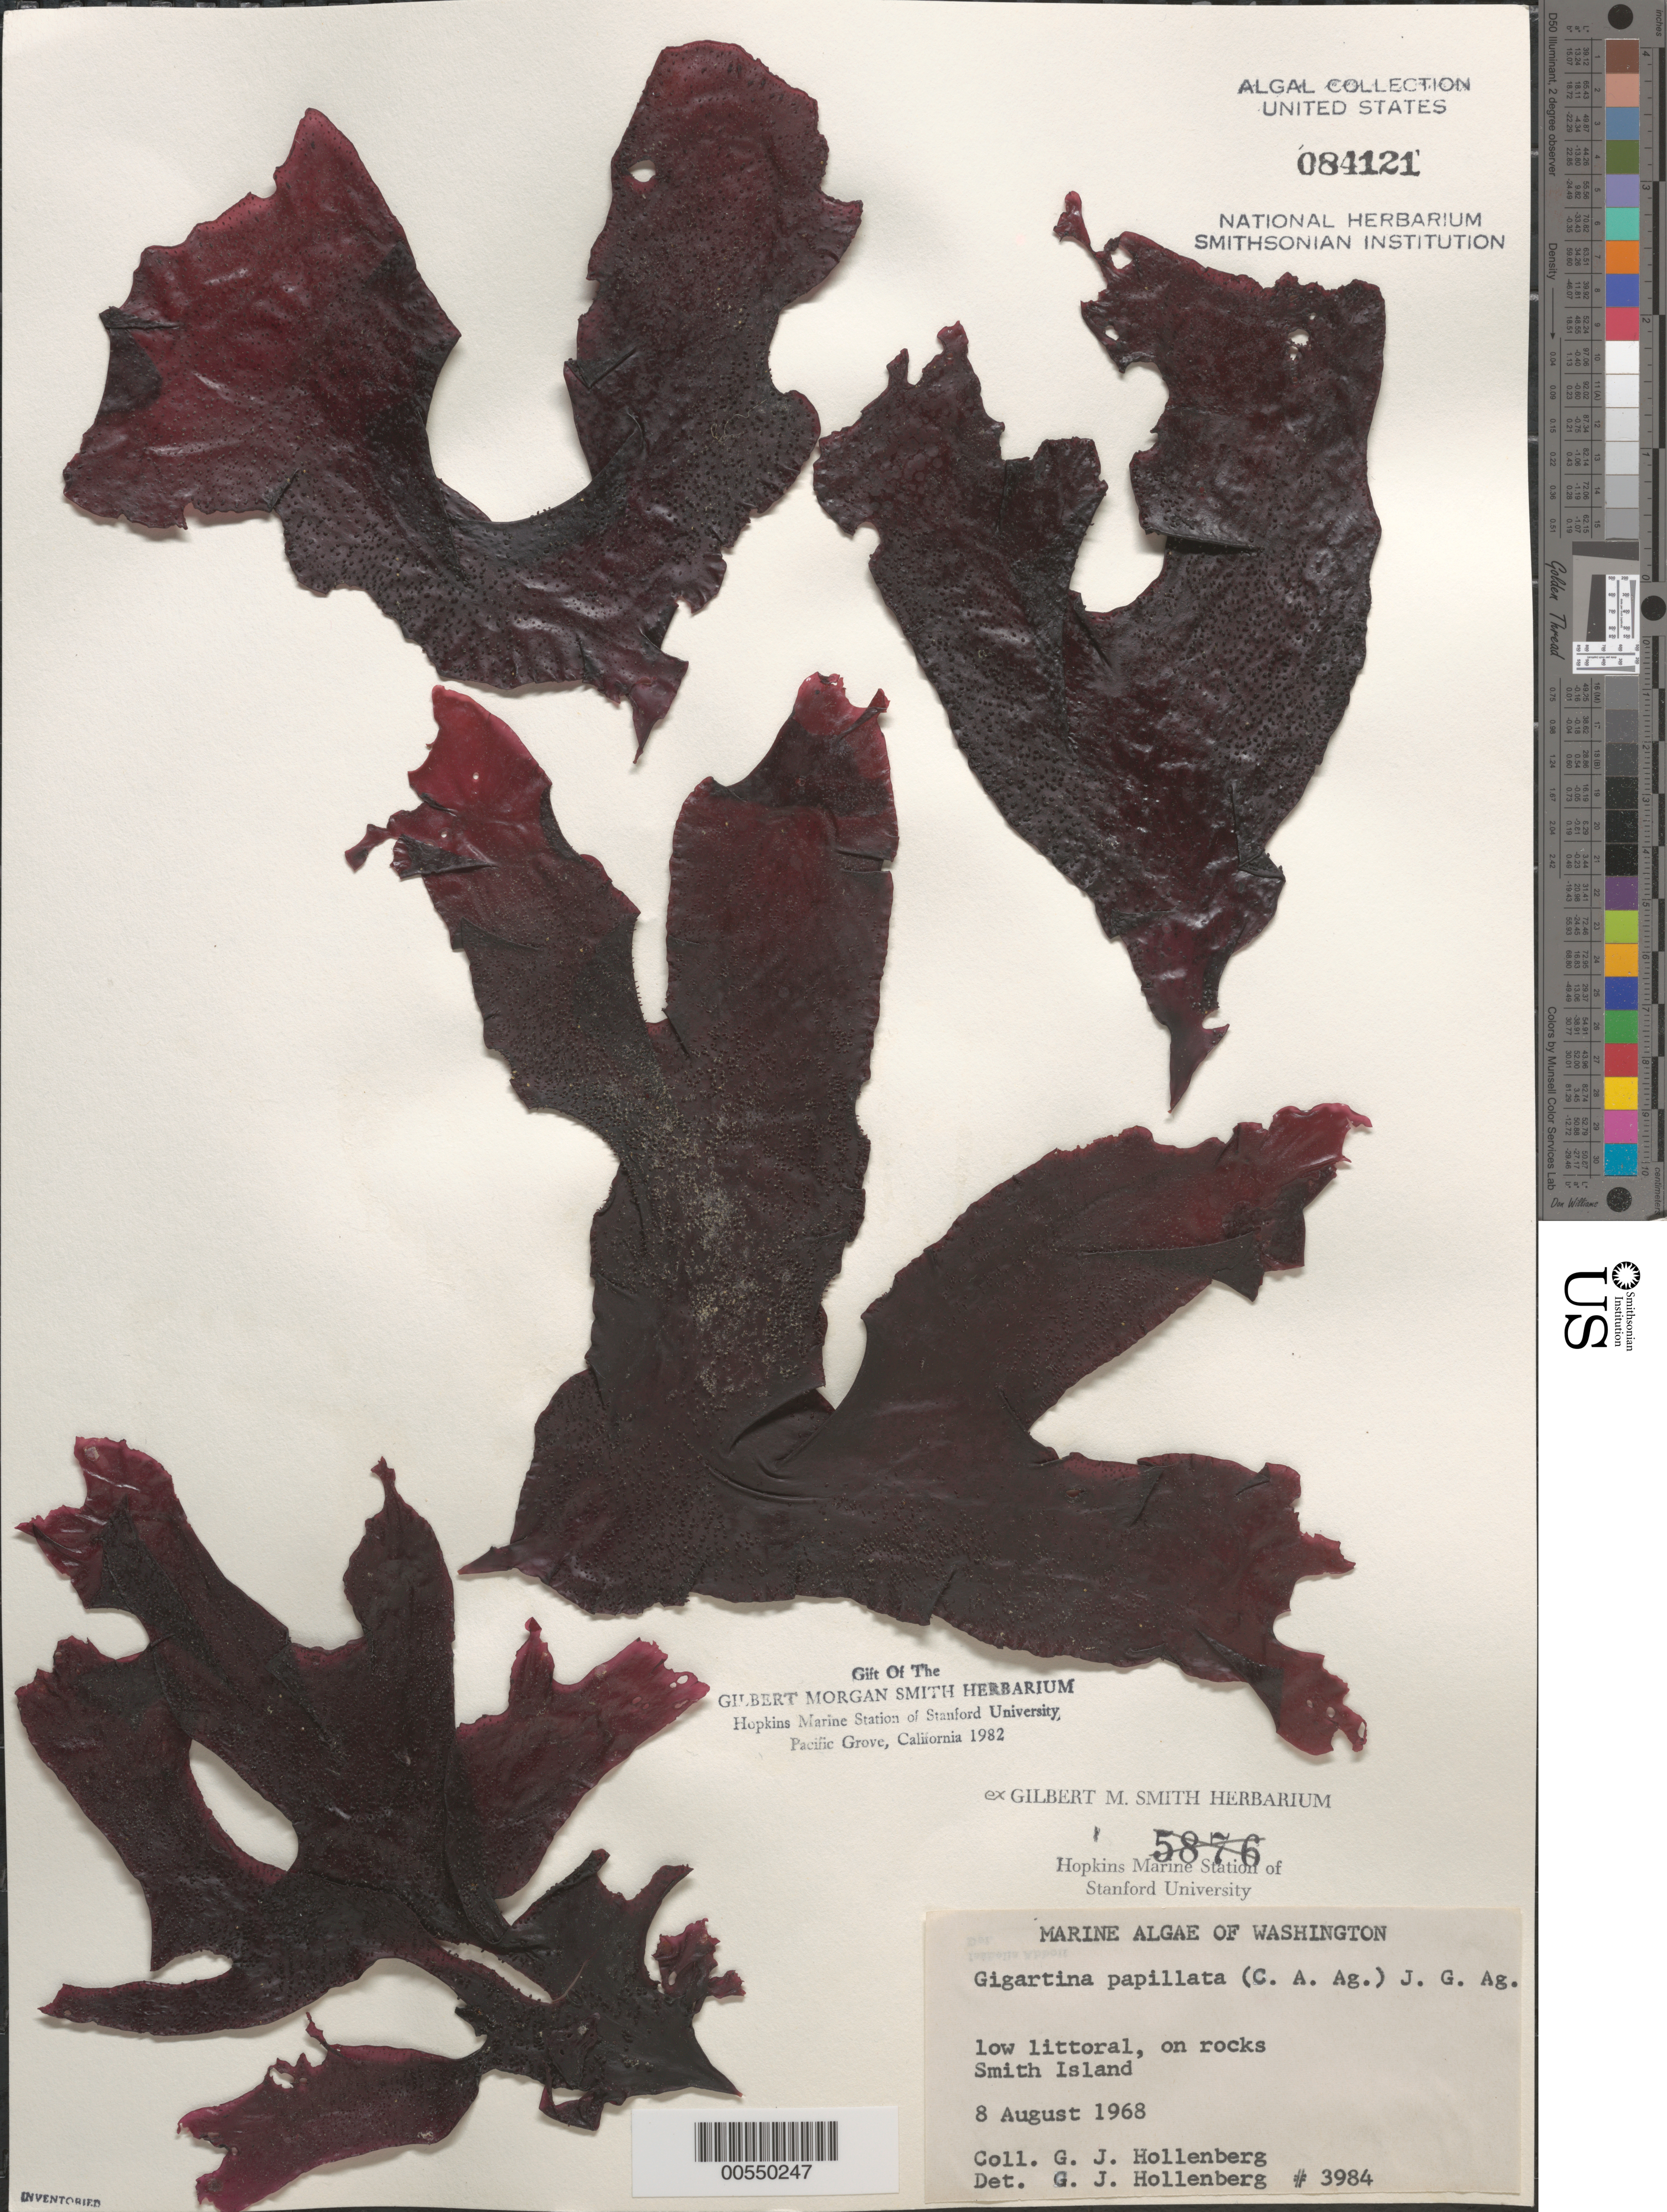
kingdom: Plantae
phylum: Rhodophyta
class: Florideophyceae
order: Gigartinales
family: Phyllophoraceae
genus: Mastocarpus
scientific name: Mastocarpus papillatus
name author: (C. Agardh) Kütz.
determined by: Algae name updating Project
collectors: G. Hollenberg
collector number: GJH 3984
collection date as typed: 08 Aug 1968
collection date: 1968-08-08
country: United States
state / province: Washington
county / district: Island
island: Smith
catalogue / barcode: US 84121